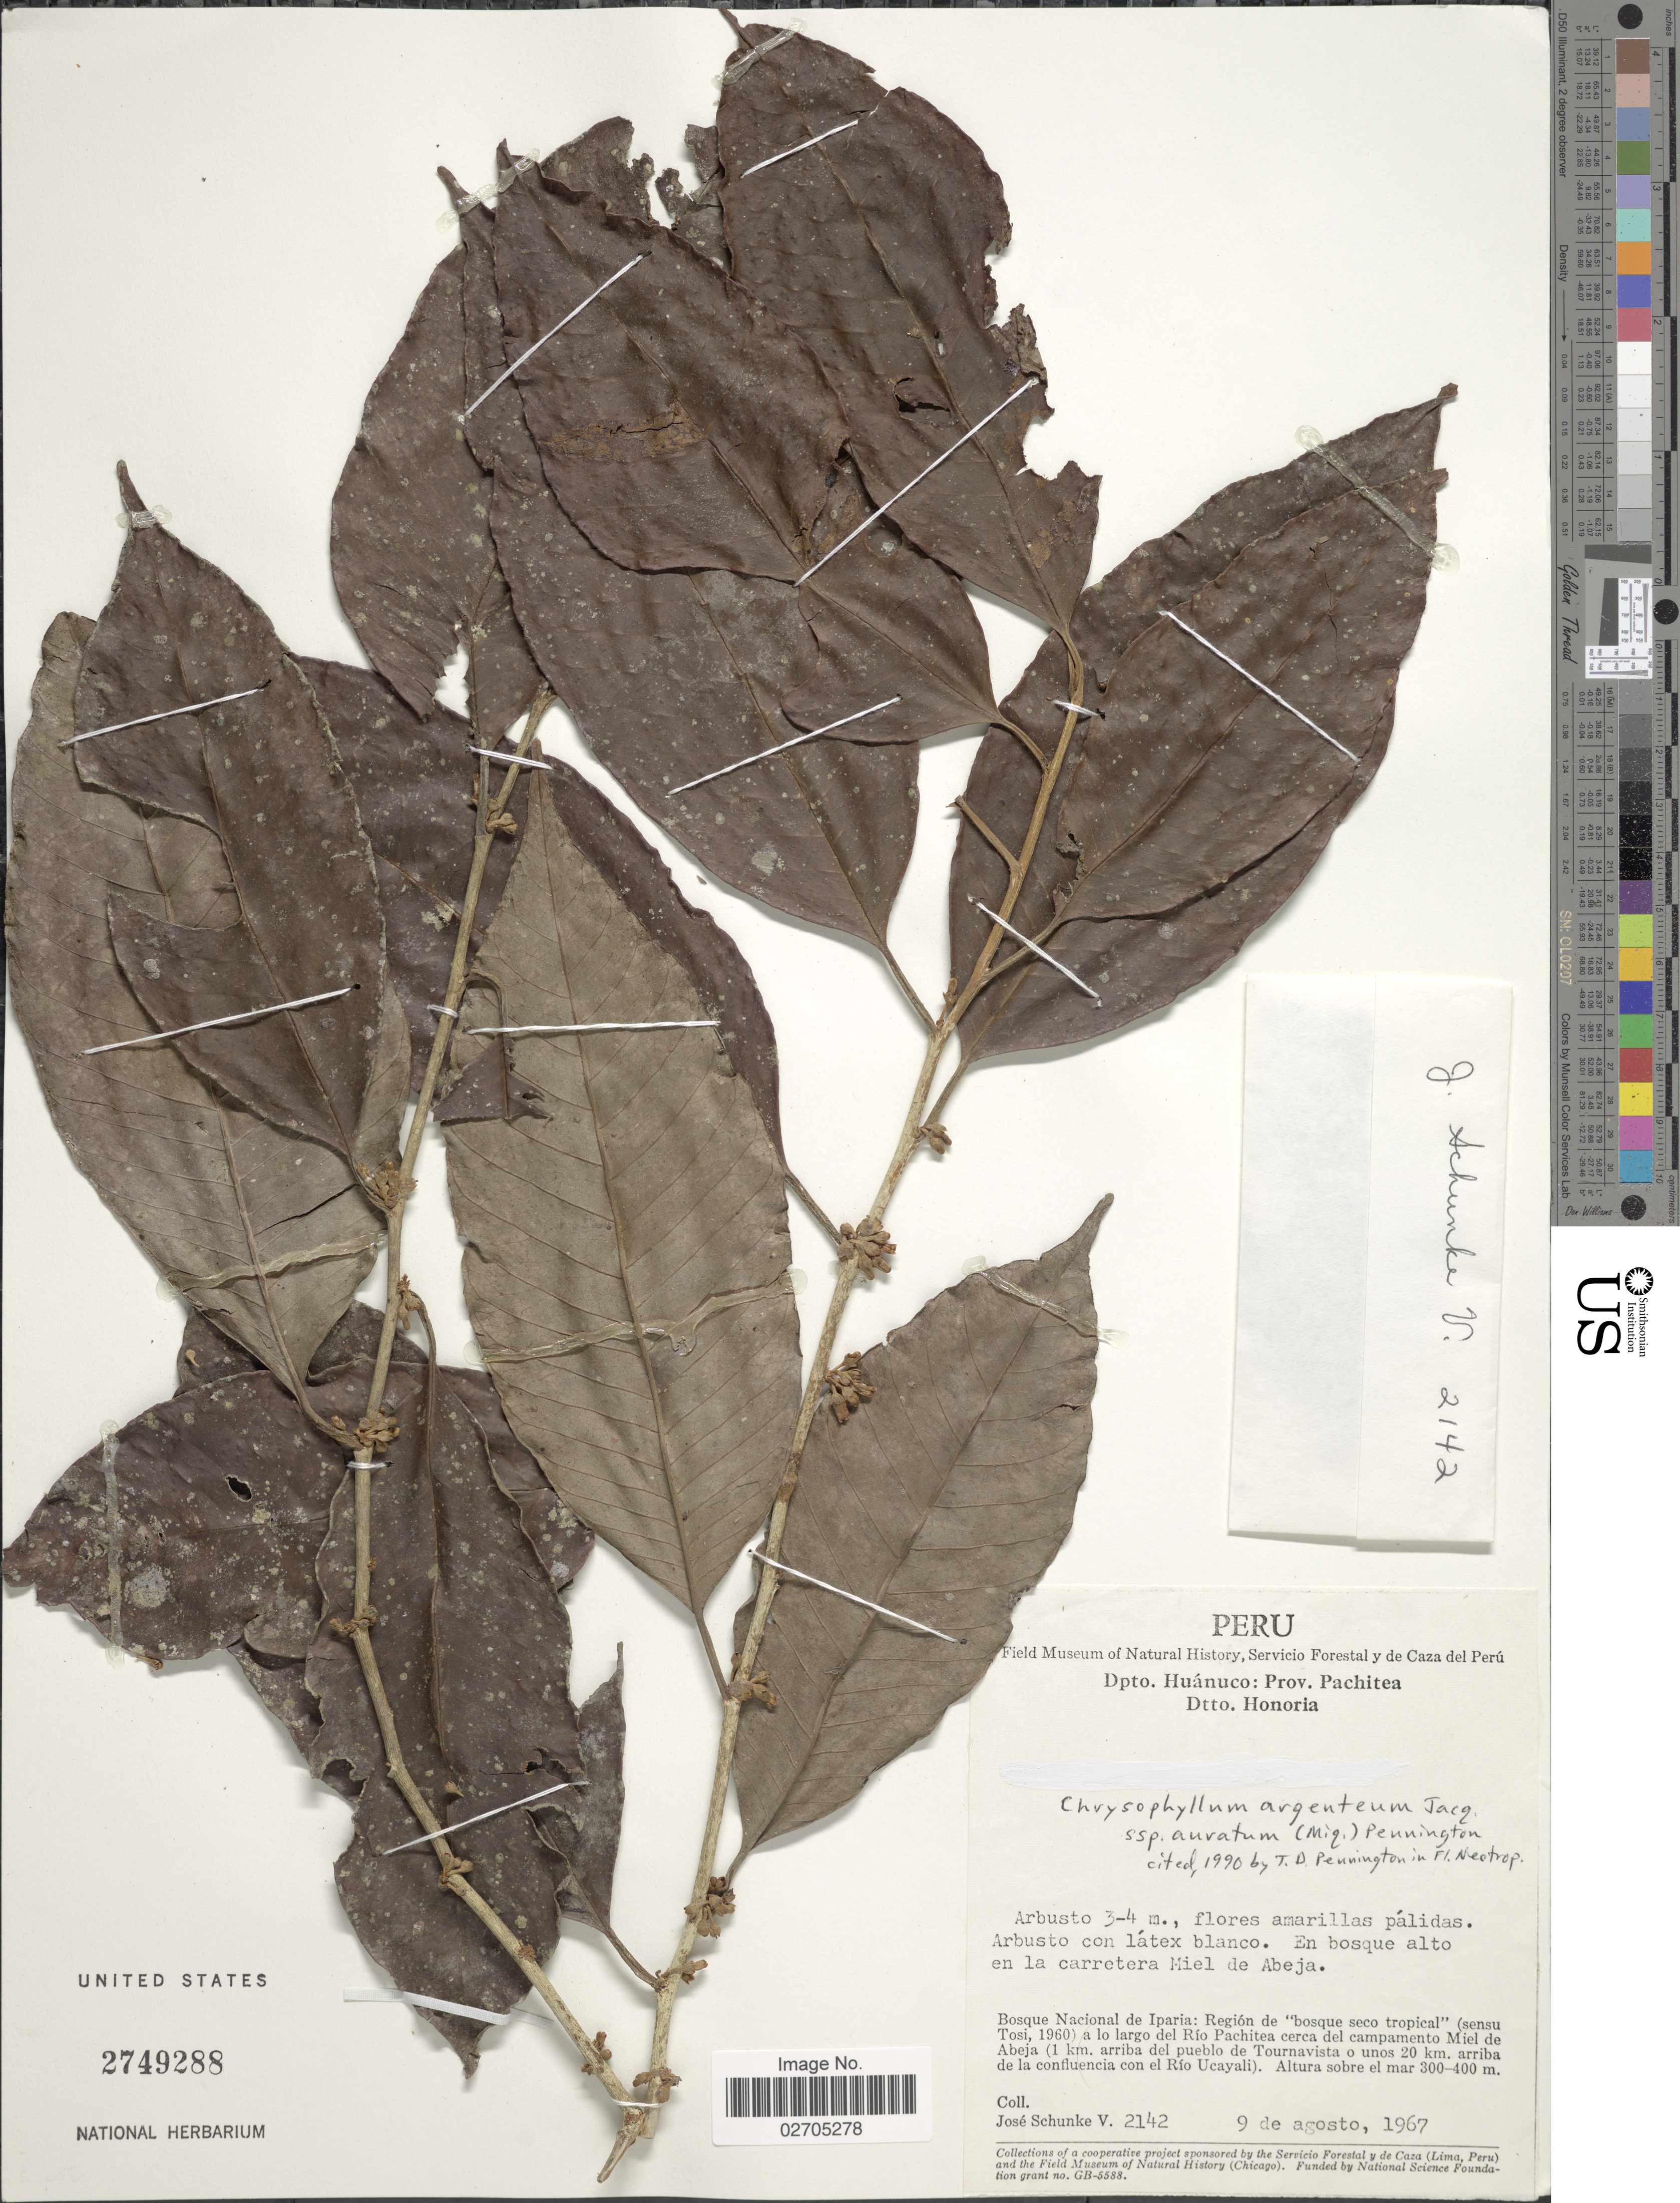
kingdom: Plantae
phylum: Tracheophyta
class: Magnoliopsida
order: Ericales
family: Sapotaceae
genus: Chrysophyllum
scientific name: Chrysophyllum argenteum subsp. auratum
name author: (Miq.) T.D. Penn.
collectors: J. Schunke Vigo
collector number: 2142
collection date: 1967-08-09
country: Peru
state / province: Huánuco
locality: Prov. Pachitea, Dtto. Honoria, en bosque alto en la carretera Miel de Abeja, Bosque Nacional de Iparia: Region de "bosque seco tropical"a lo largo del Rio Pachitea cerca del campamento Miel de Abeja (1 km. arriba del pueblo de Tournavista o unos 20 km. arriba de la confluencia con el Rio Uyacali).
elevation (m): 300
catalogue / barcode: US 2749288